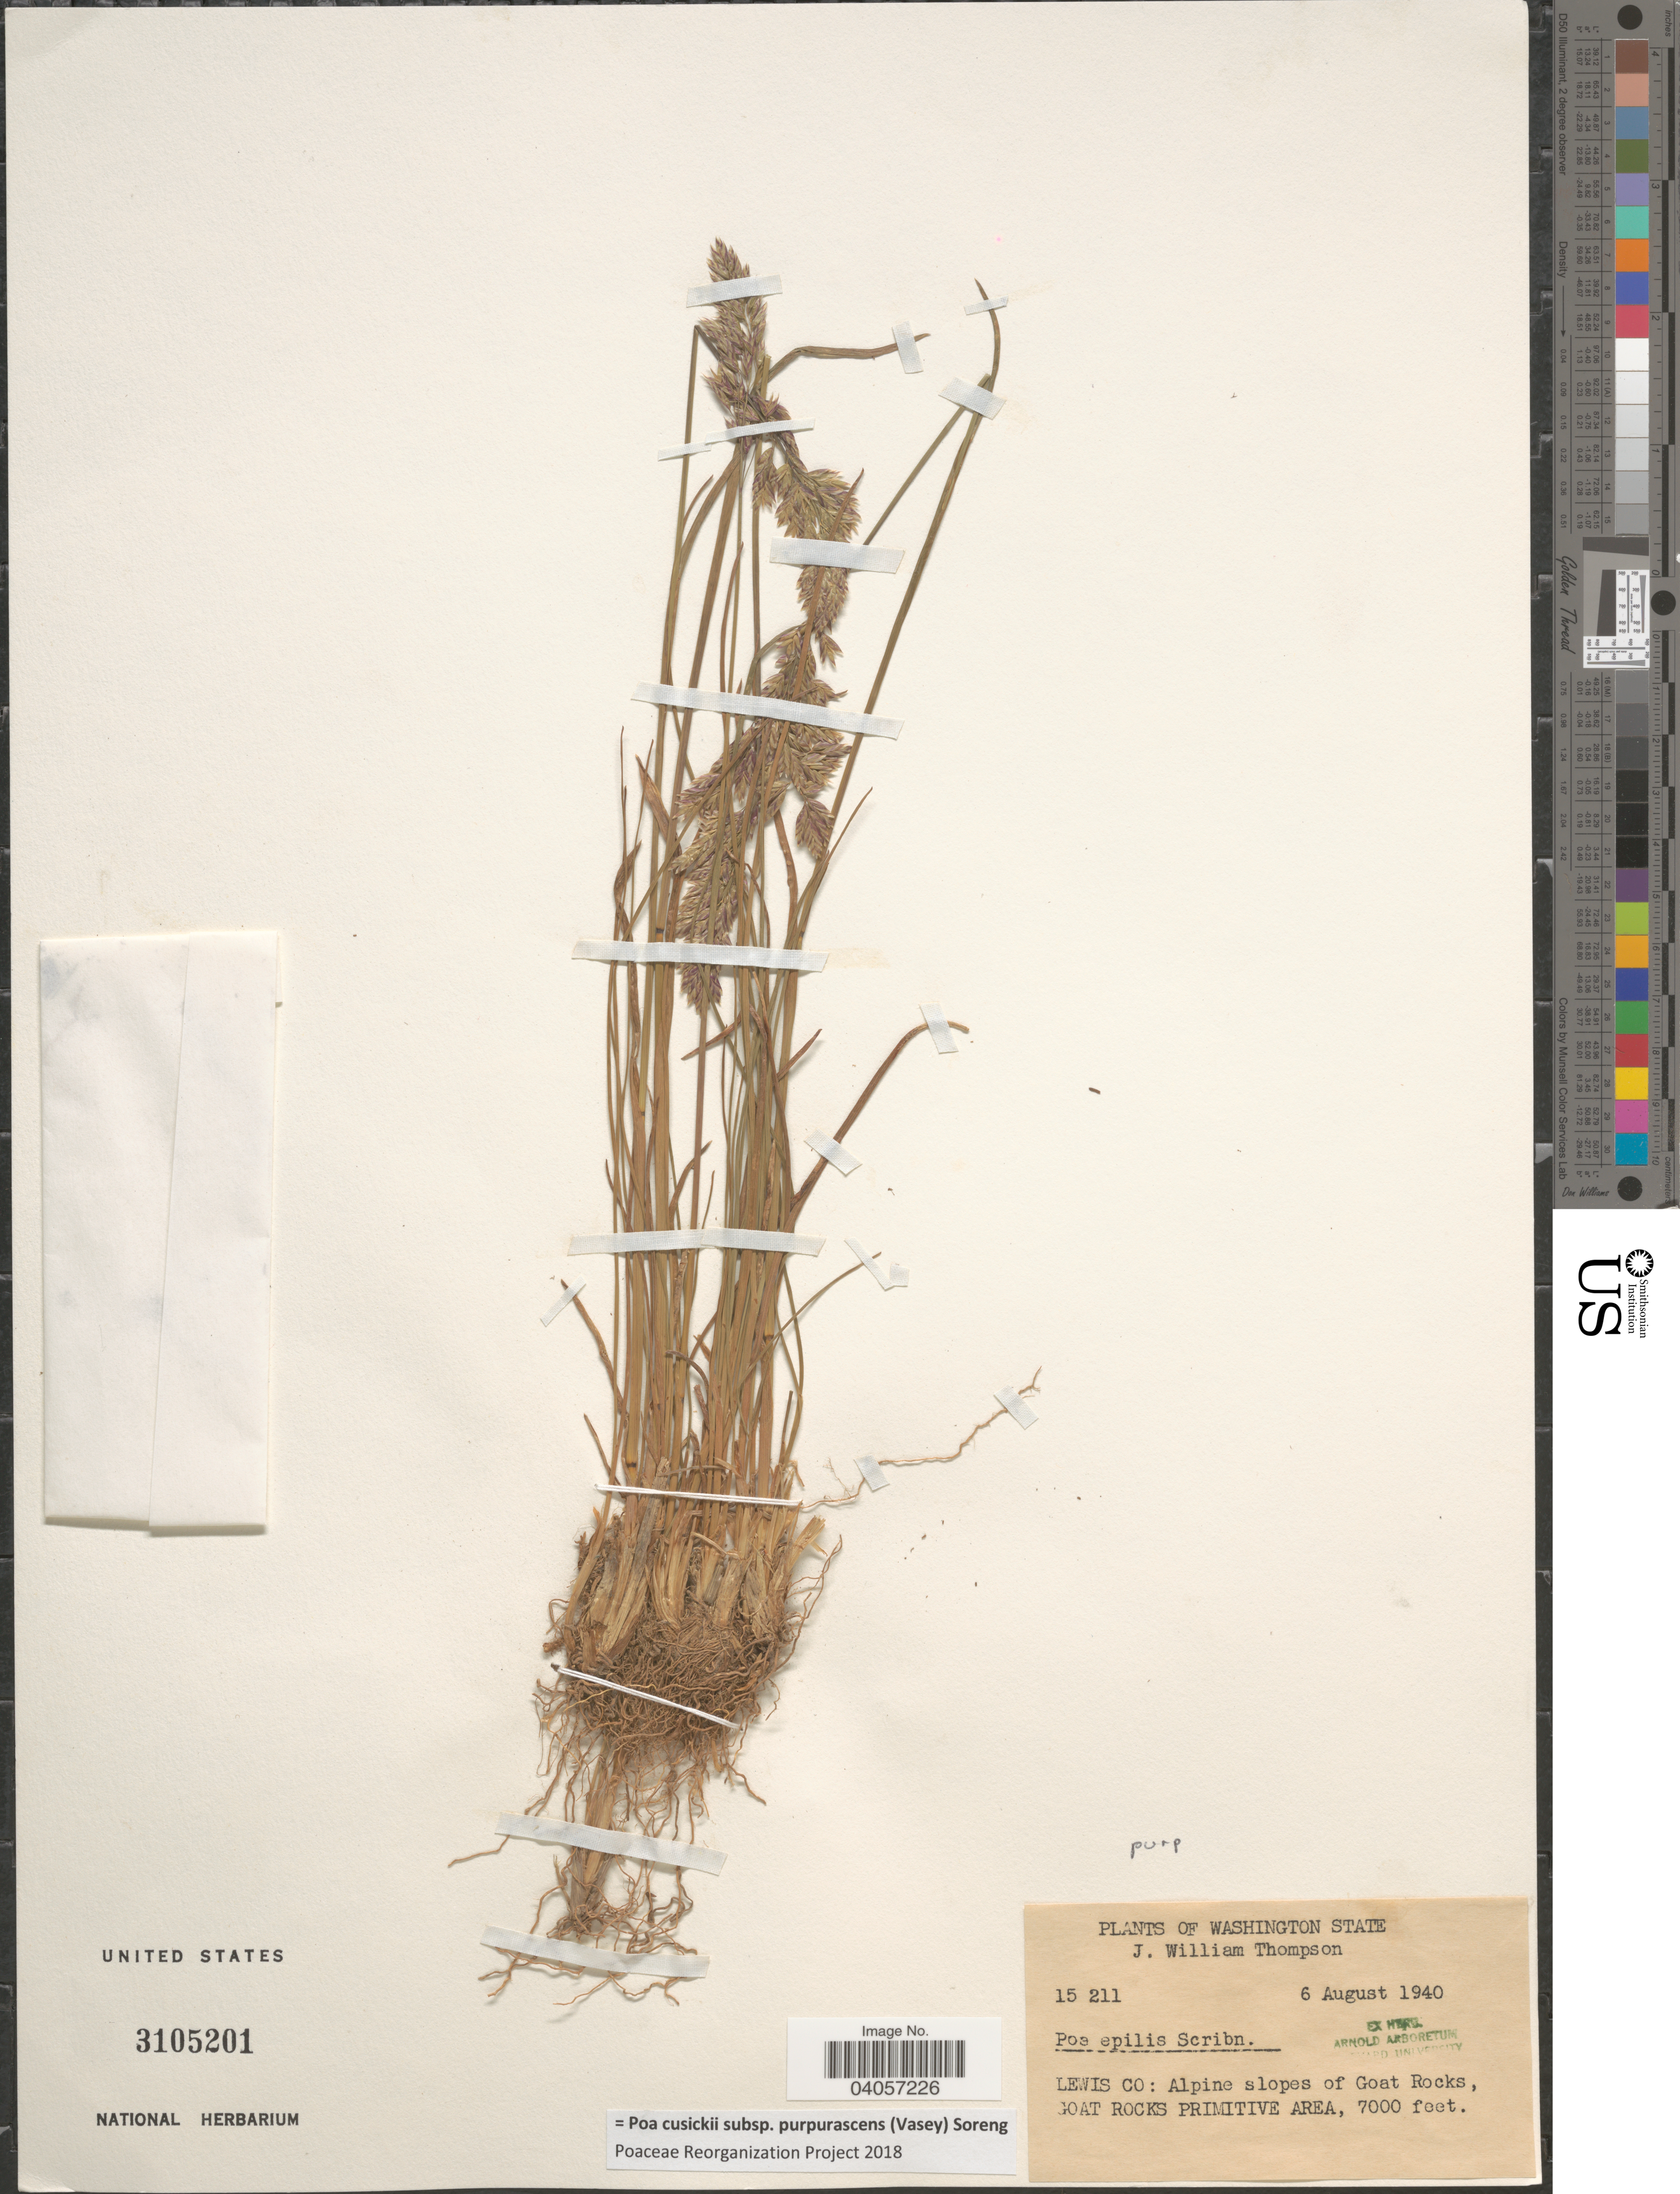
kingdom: Plantae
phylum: Tracheophyta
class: Liliopsida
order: Poales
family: Poaceae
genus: Poa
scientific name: Poa cusickii subsp. purpurascens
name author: (Vasey) Soreng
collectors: J. W. Thompson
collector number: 15211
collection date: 1940-08-06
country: United States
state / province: Washington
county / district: Lewis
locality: Lewis Co: Alpine slopes of Goat Rocks, Goat Rocks Primitive Area.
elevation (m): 2134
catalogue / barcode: US 3105201